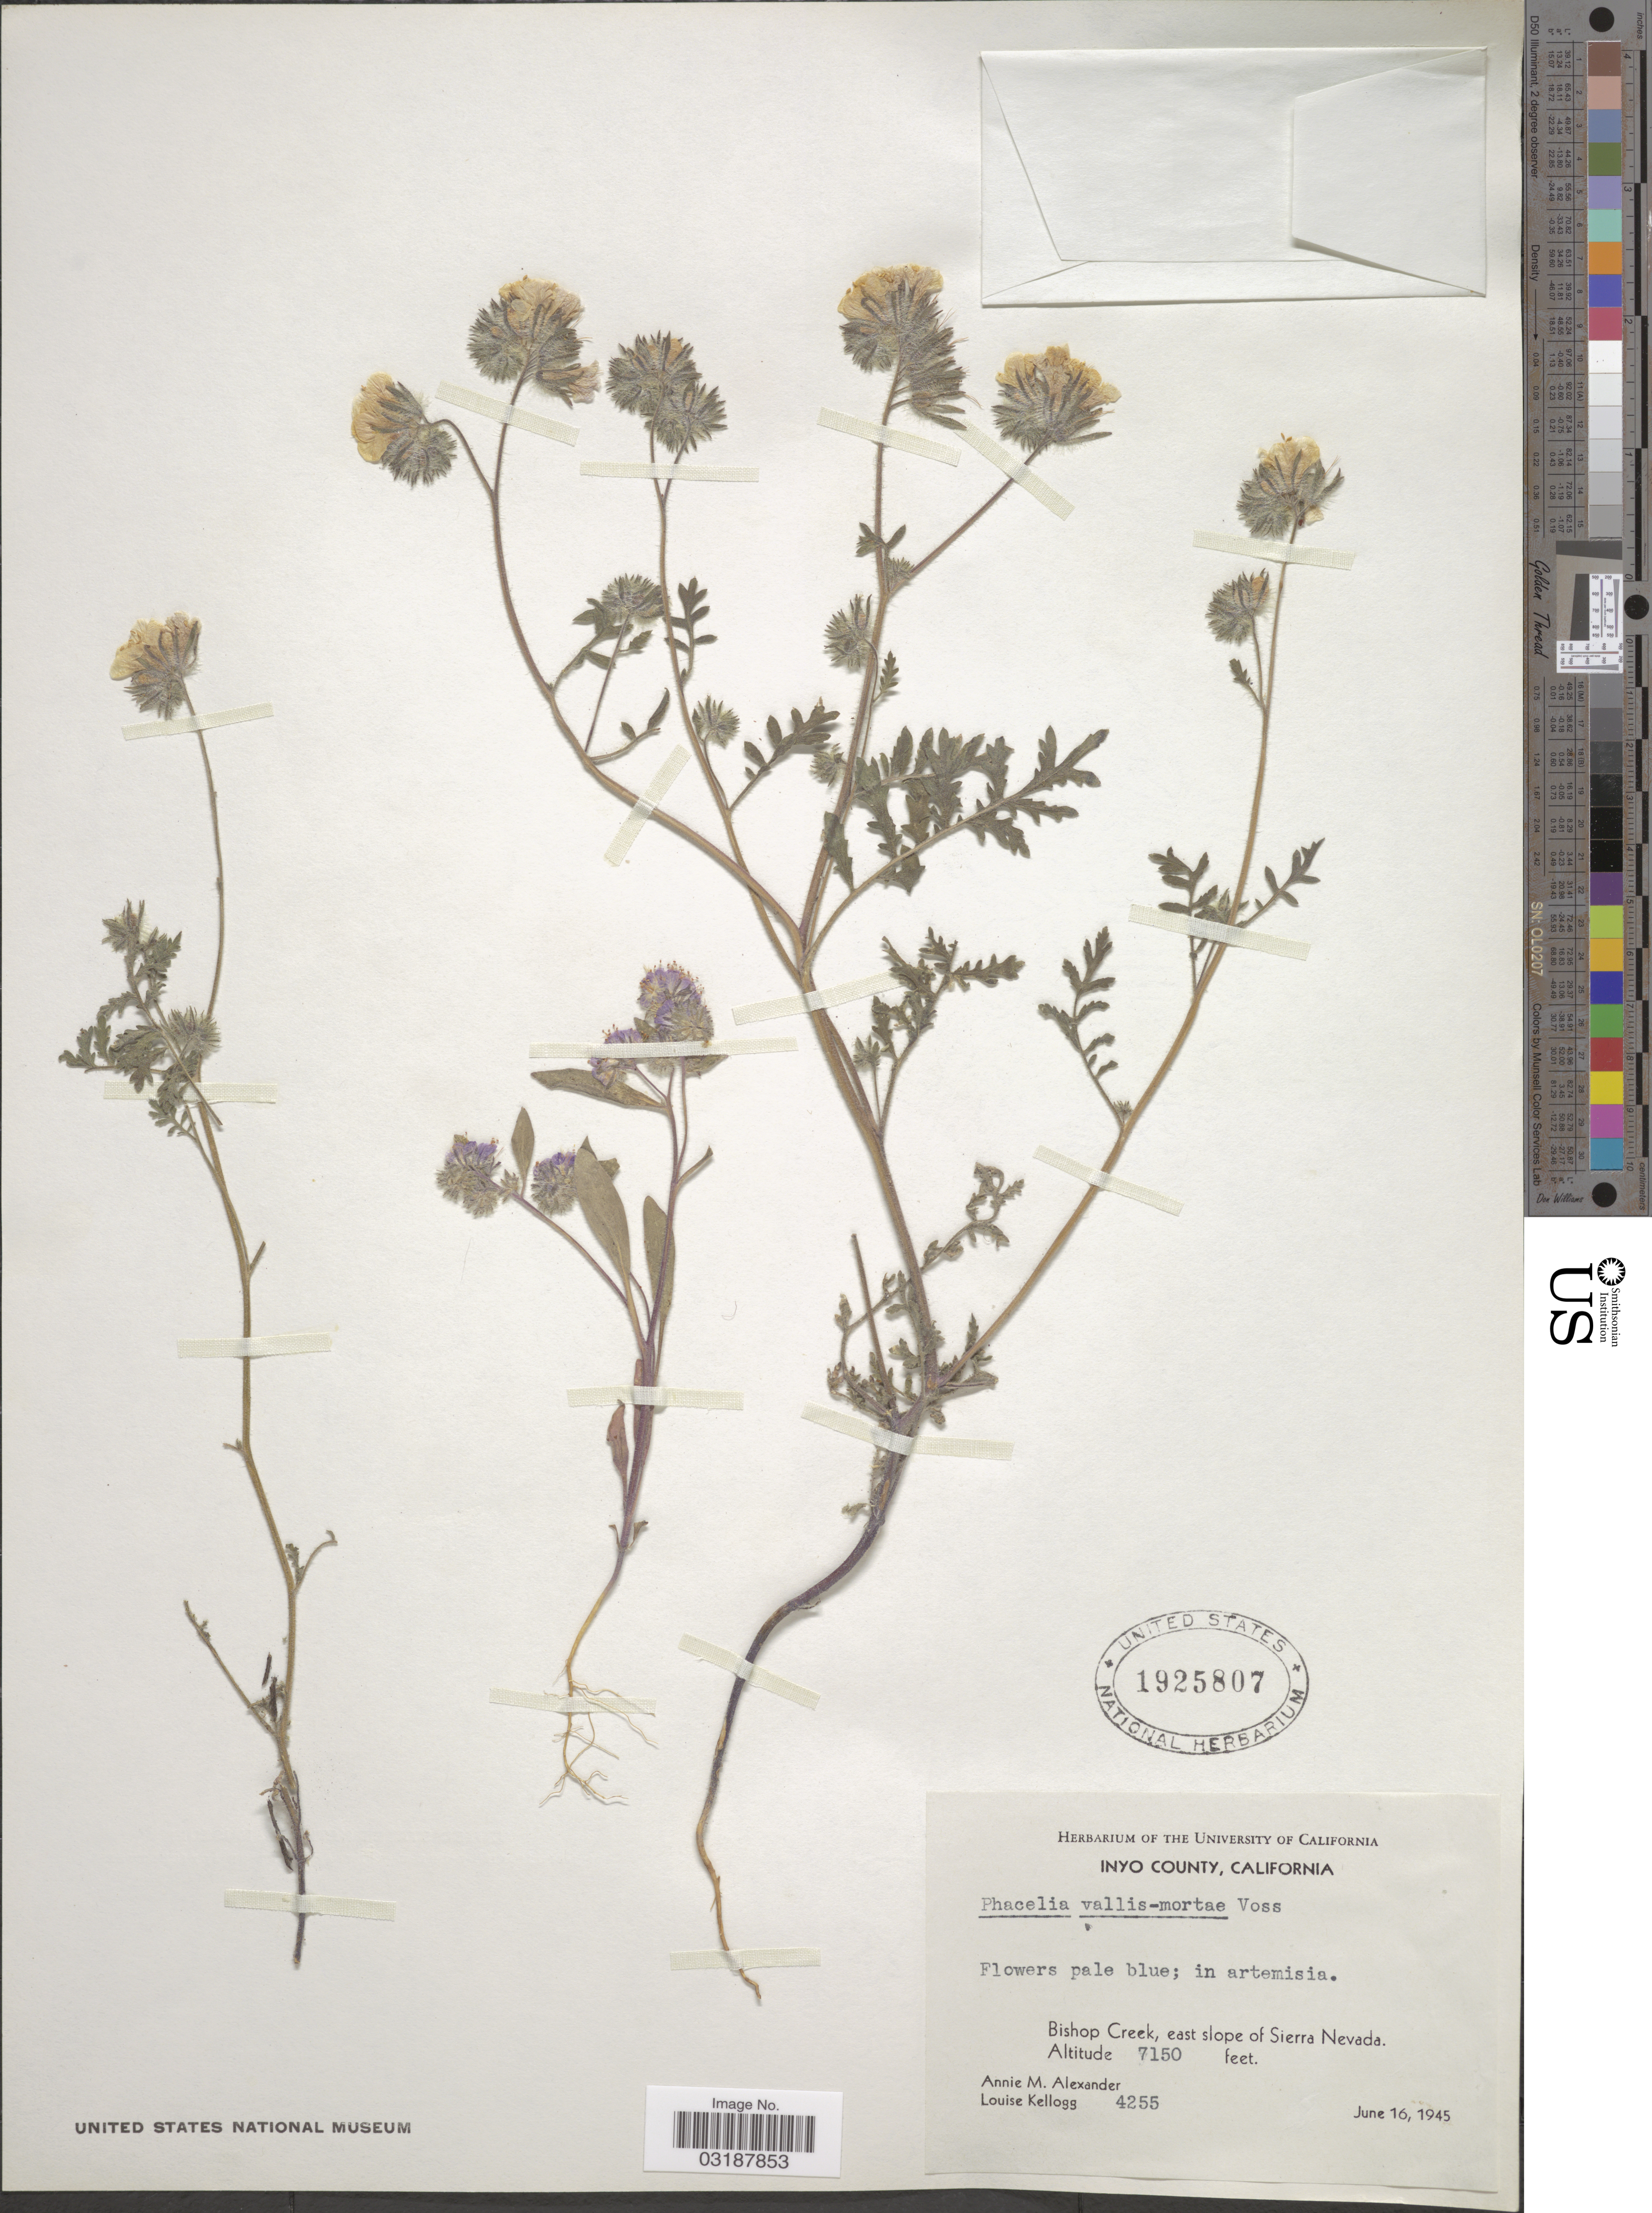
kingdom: Plantae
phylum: Tracheophyta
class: Magnoliopsida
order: Boraginales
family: Hydrophyllaceae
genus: Phacelia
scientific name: Phacelia vallis-mortae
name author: J.W. Voss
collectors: A. M. Alexander & L. Kellogg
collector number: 4255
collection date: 1945-06-16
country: United States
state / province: California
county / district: Inyo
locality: Inyo County, California, Bishop Creek, east slope of Sierra Nevada.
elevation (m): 2179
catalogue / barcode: US 1925807